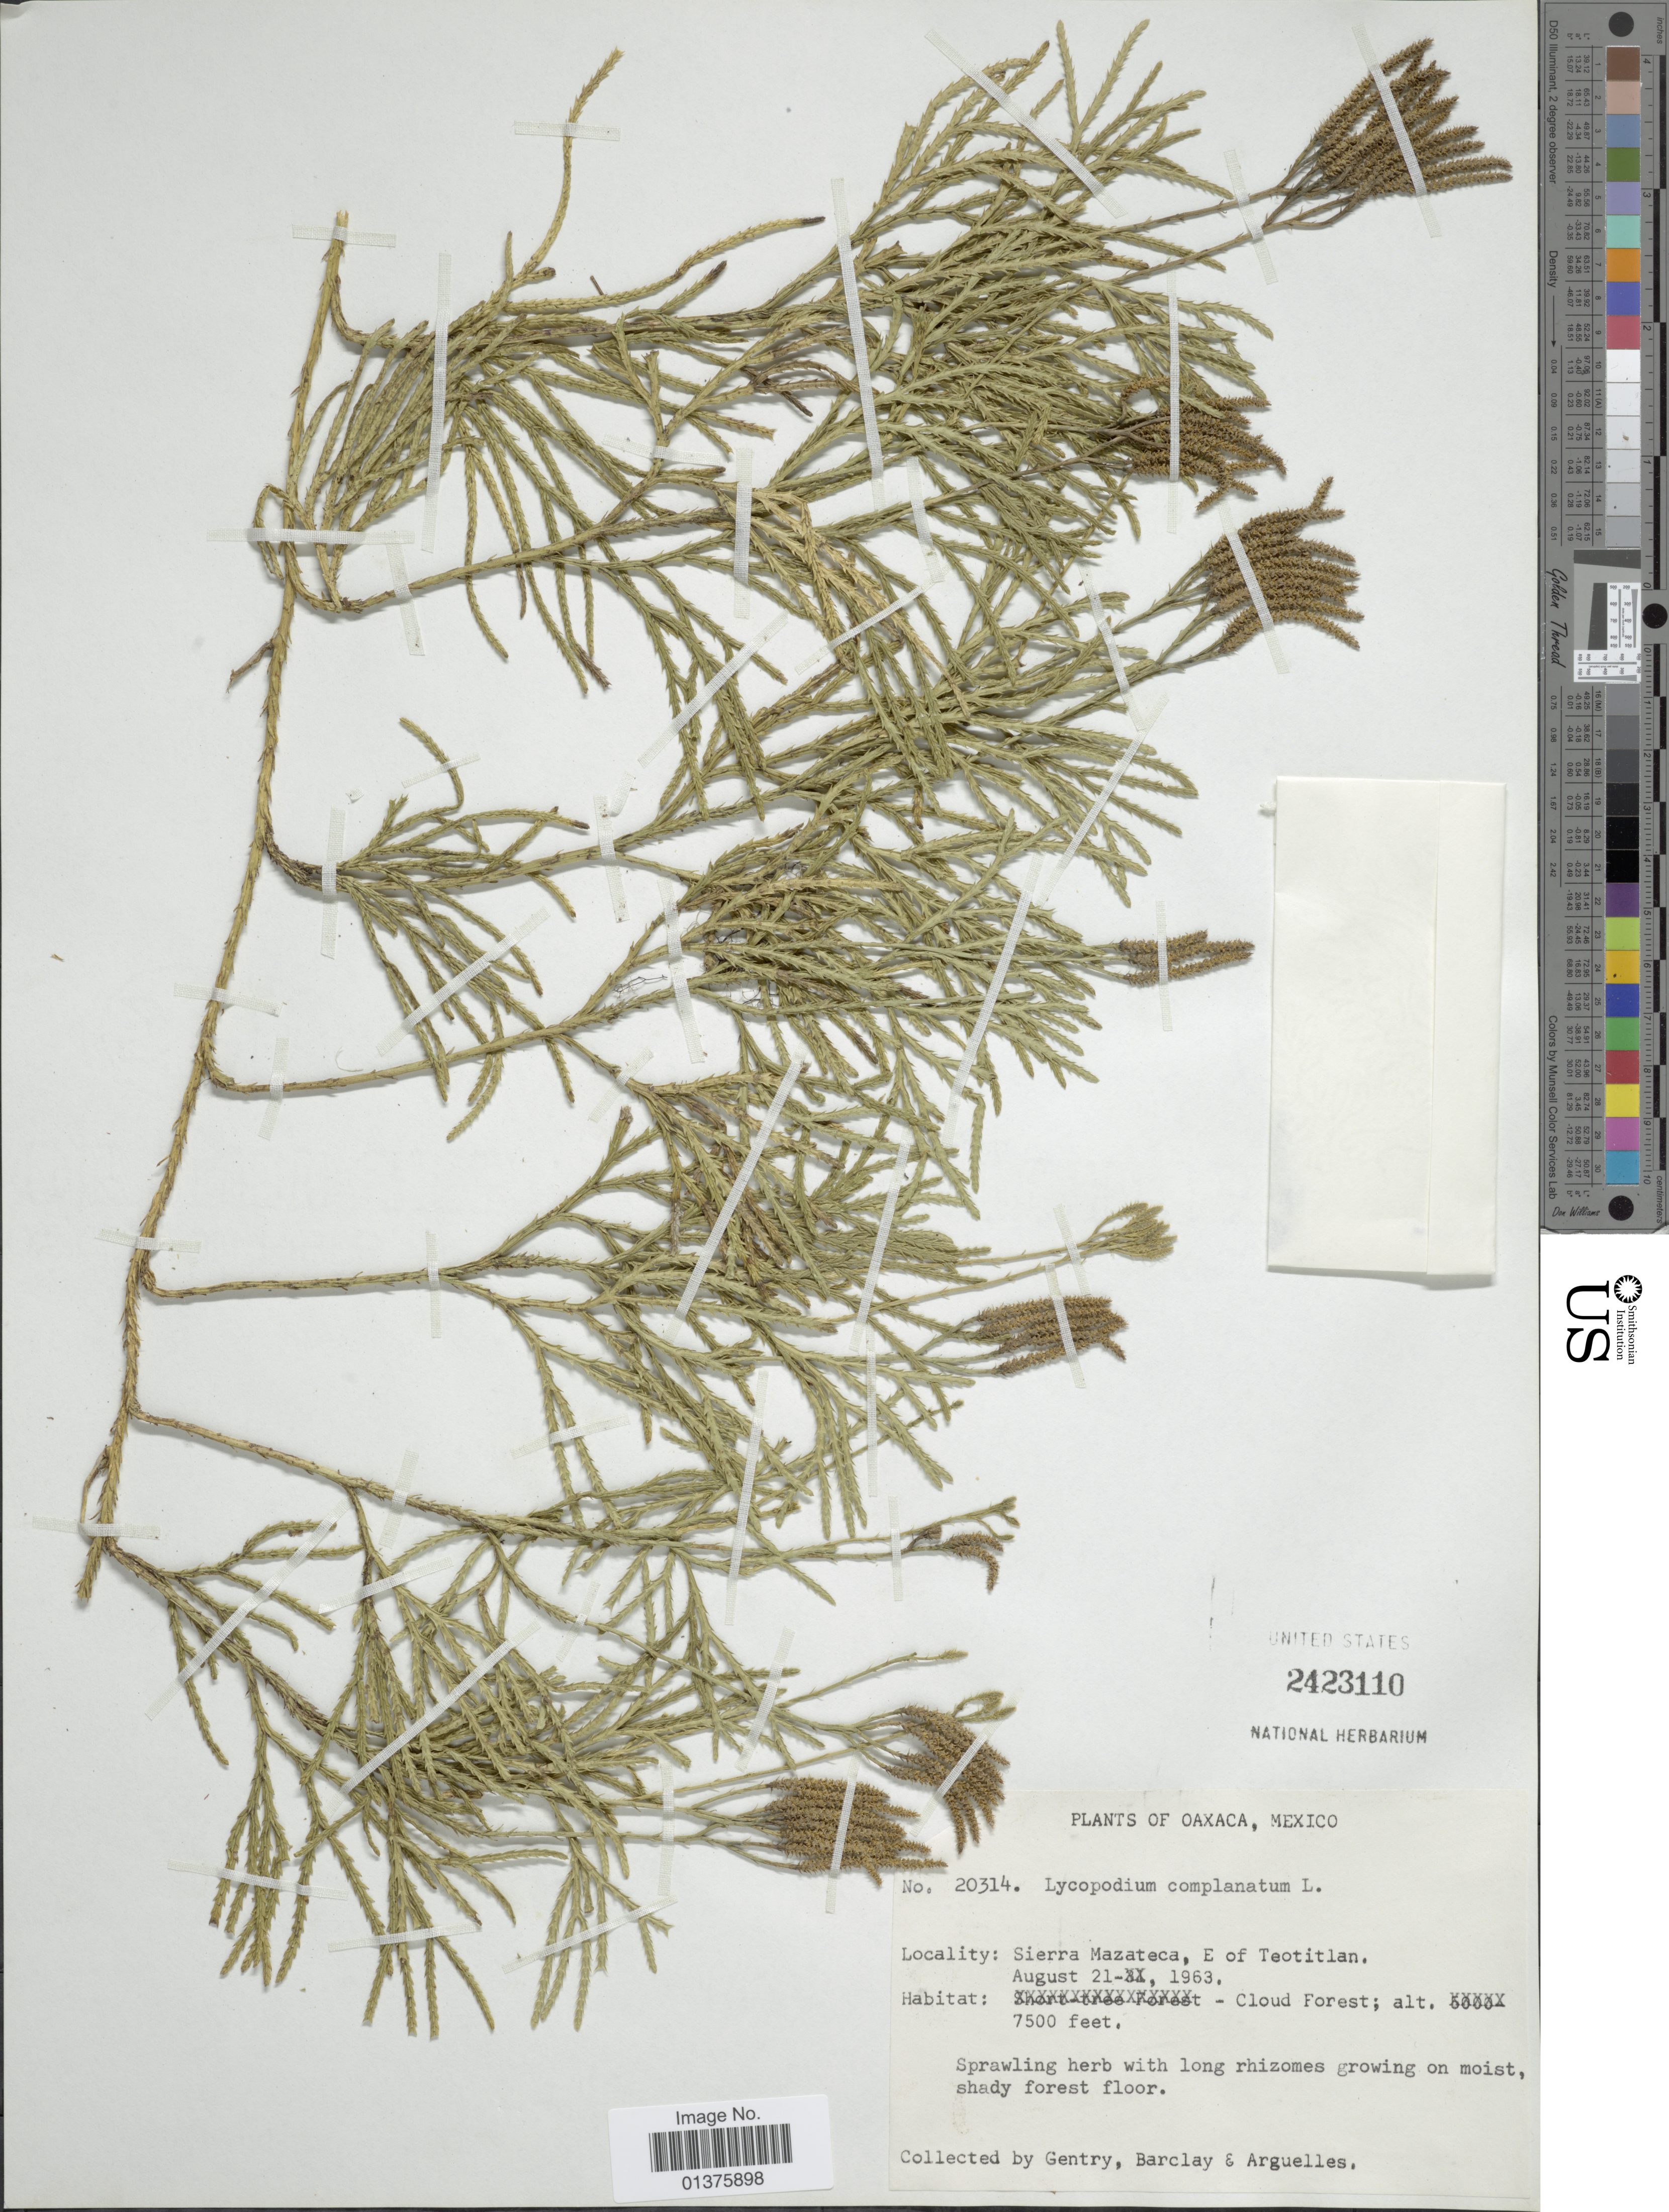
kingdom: Plantae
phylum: Tracheophyta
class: Lycopodiopsida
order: Lycopodiales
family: Lycopodiaceae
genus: Diphasiastrum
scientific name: Diphasiastrum thyoides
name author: (Humb. & Bonpl. ex Willd.) Holub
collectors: Gentry, --, -- Barclay & Arguelles, --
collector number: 20314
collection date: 1963-08-21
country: Mexico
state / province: Oaxaca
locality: Sierrra Mazateca, E. of Teotitlan, cloud forest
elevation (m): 2286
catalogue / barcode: US 2423110